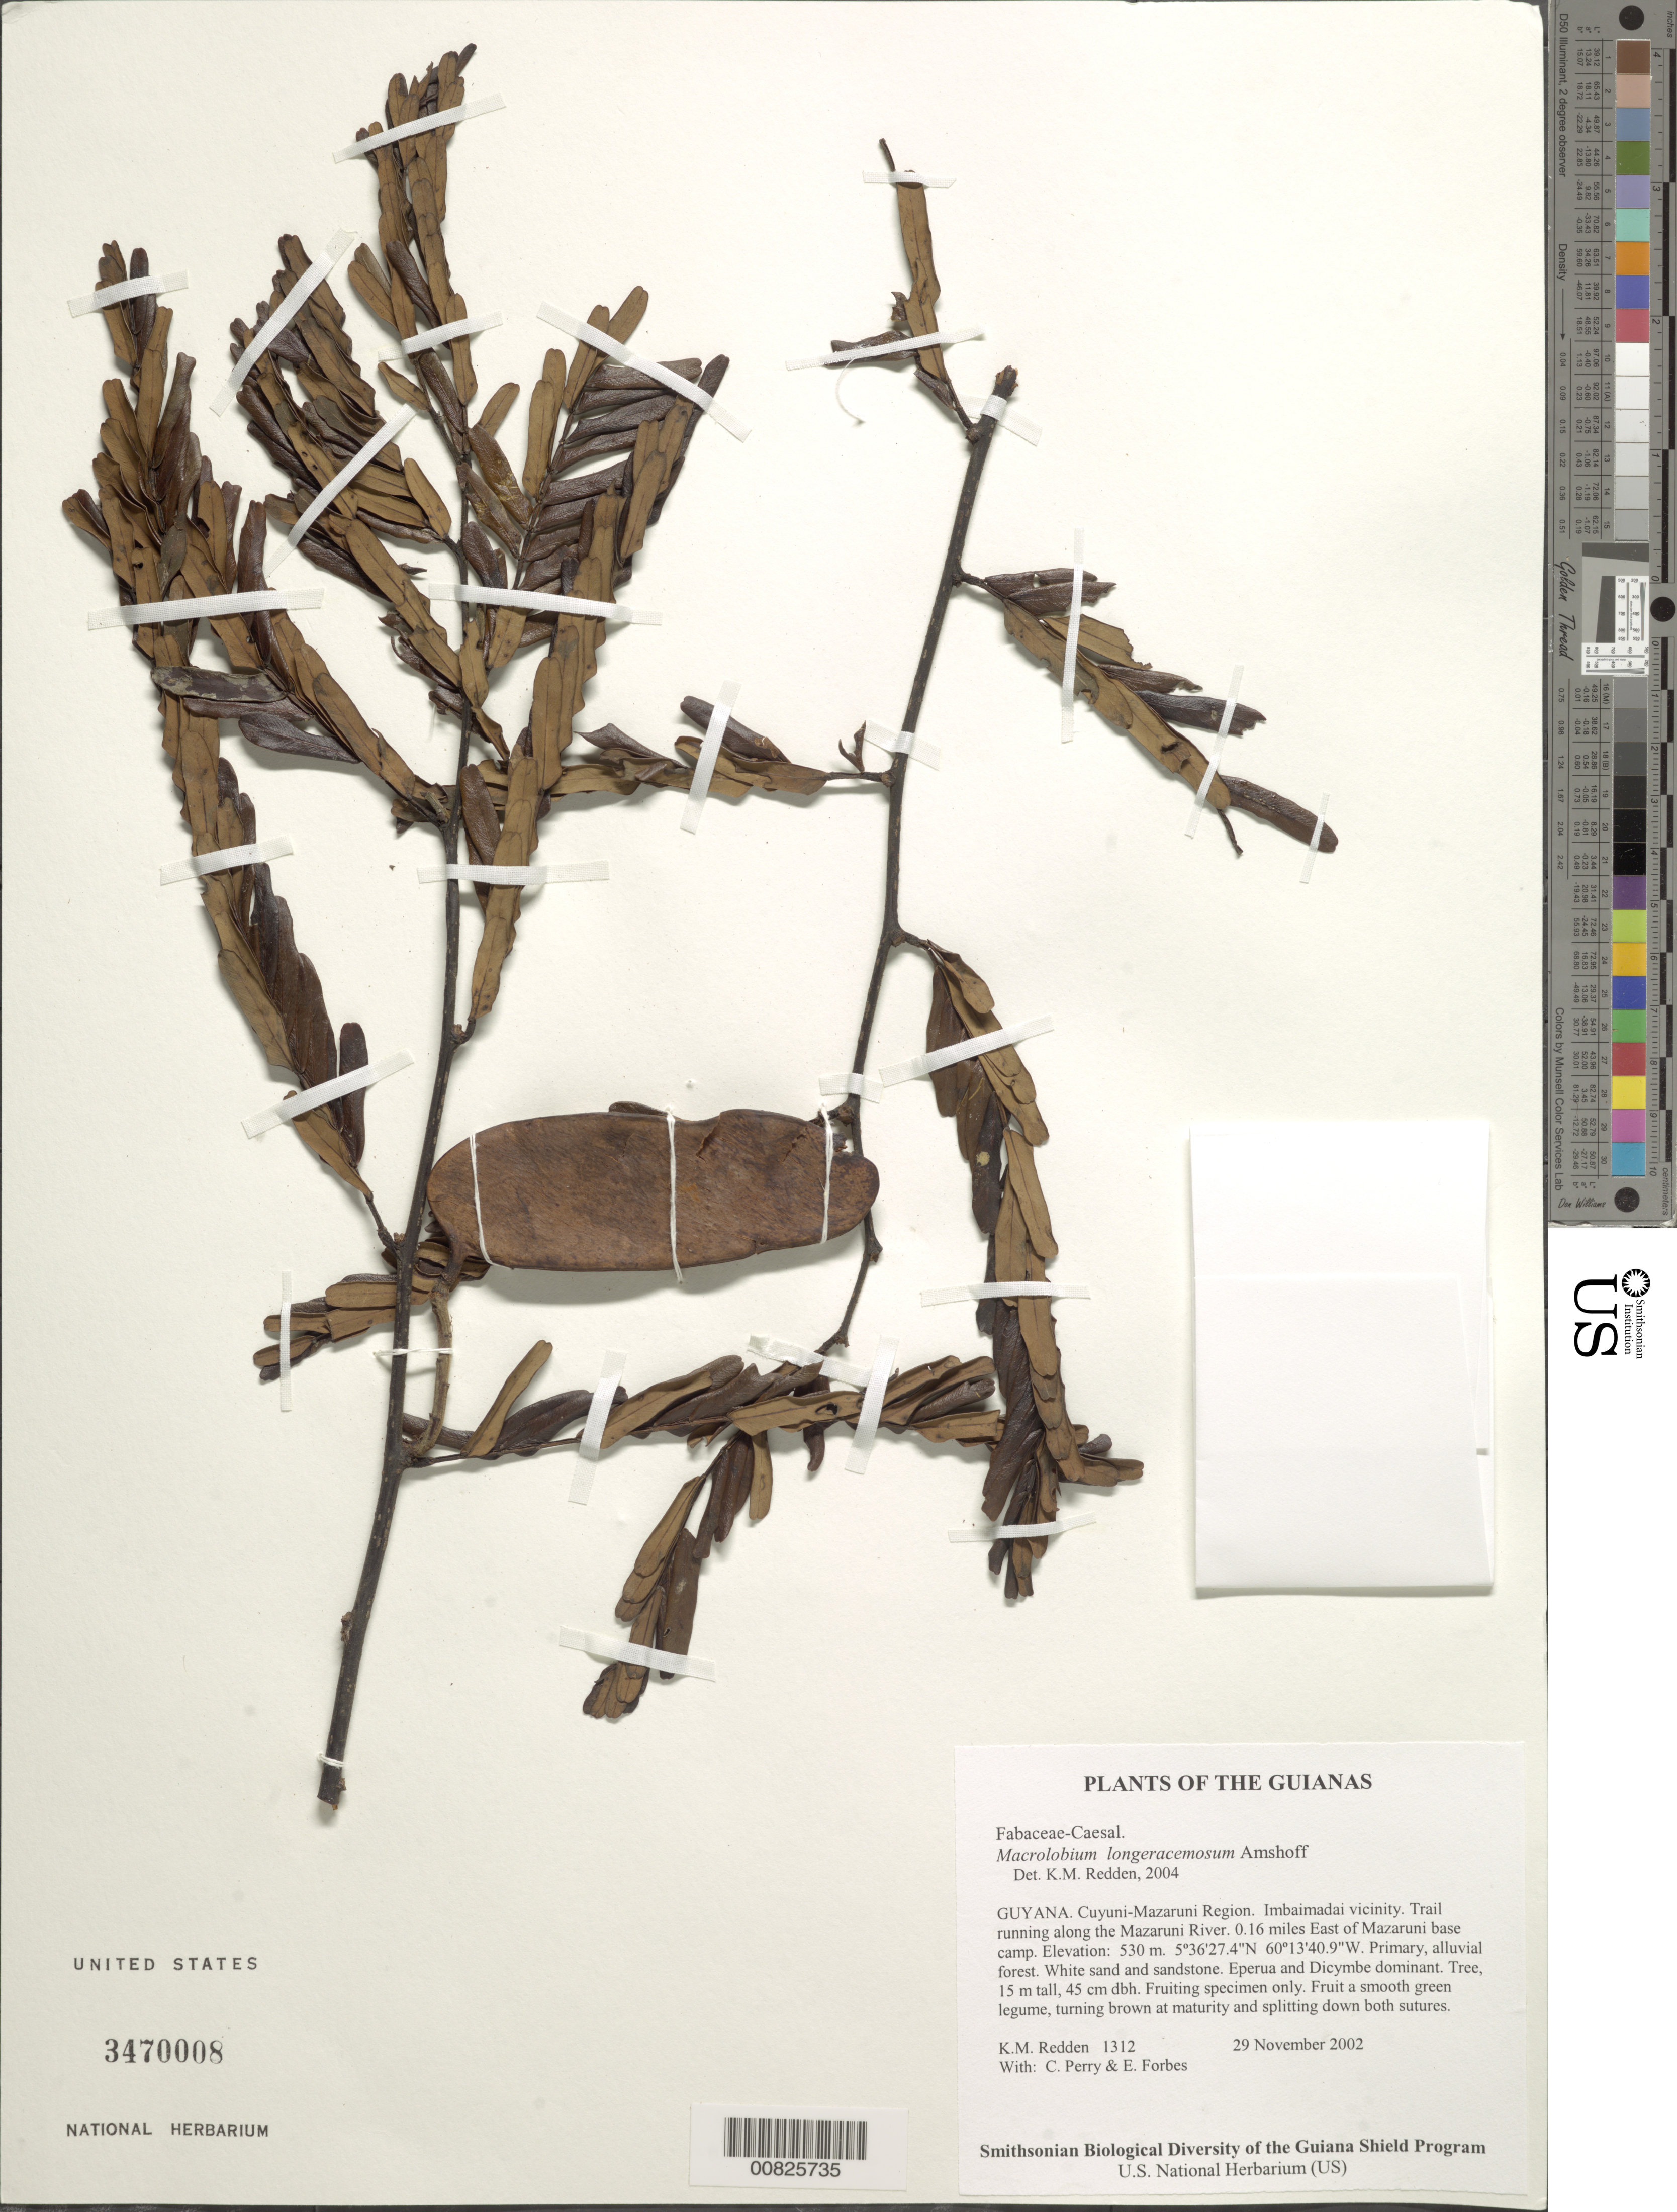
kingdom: Plantae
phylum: Tracheophyta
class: Magnoliopsida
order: Fabales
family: Fabaceae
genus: Macrolobium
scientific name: Macrolobium longeracemosum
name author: Amshoff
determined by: Redden, K. M.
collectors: K. M. Redden, C. Perry & E. Forbes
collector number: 1312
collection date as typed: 29 November 2002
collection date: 2002-11-29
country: Guyana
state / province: Cuyuni-Mazaruni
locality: Imbaimadai vicinity. Trail running along the Mazaruni River. 0.16 miles East of Mazaruni base camp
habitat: Primary, alluvial forest. White sand and sandstone. Eperua and Dicymbe dominant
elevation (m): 530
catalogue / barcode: US 3470008